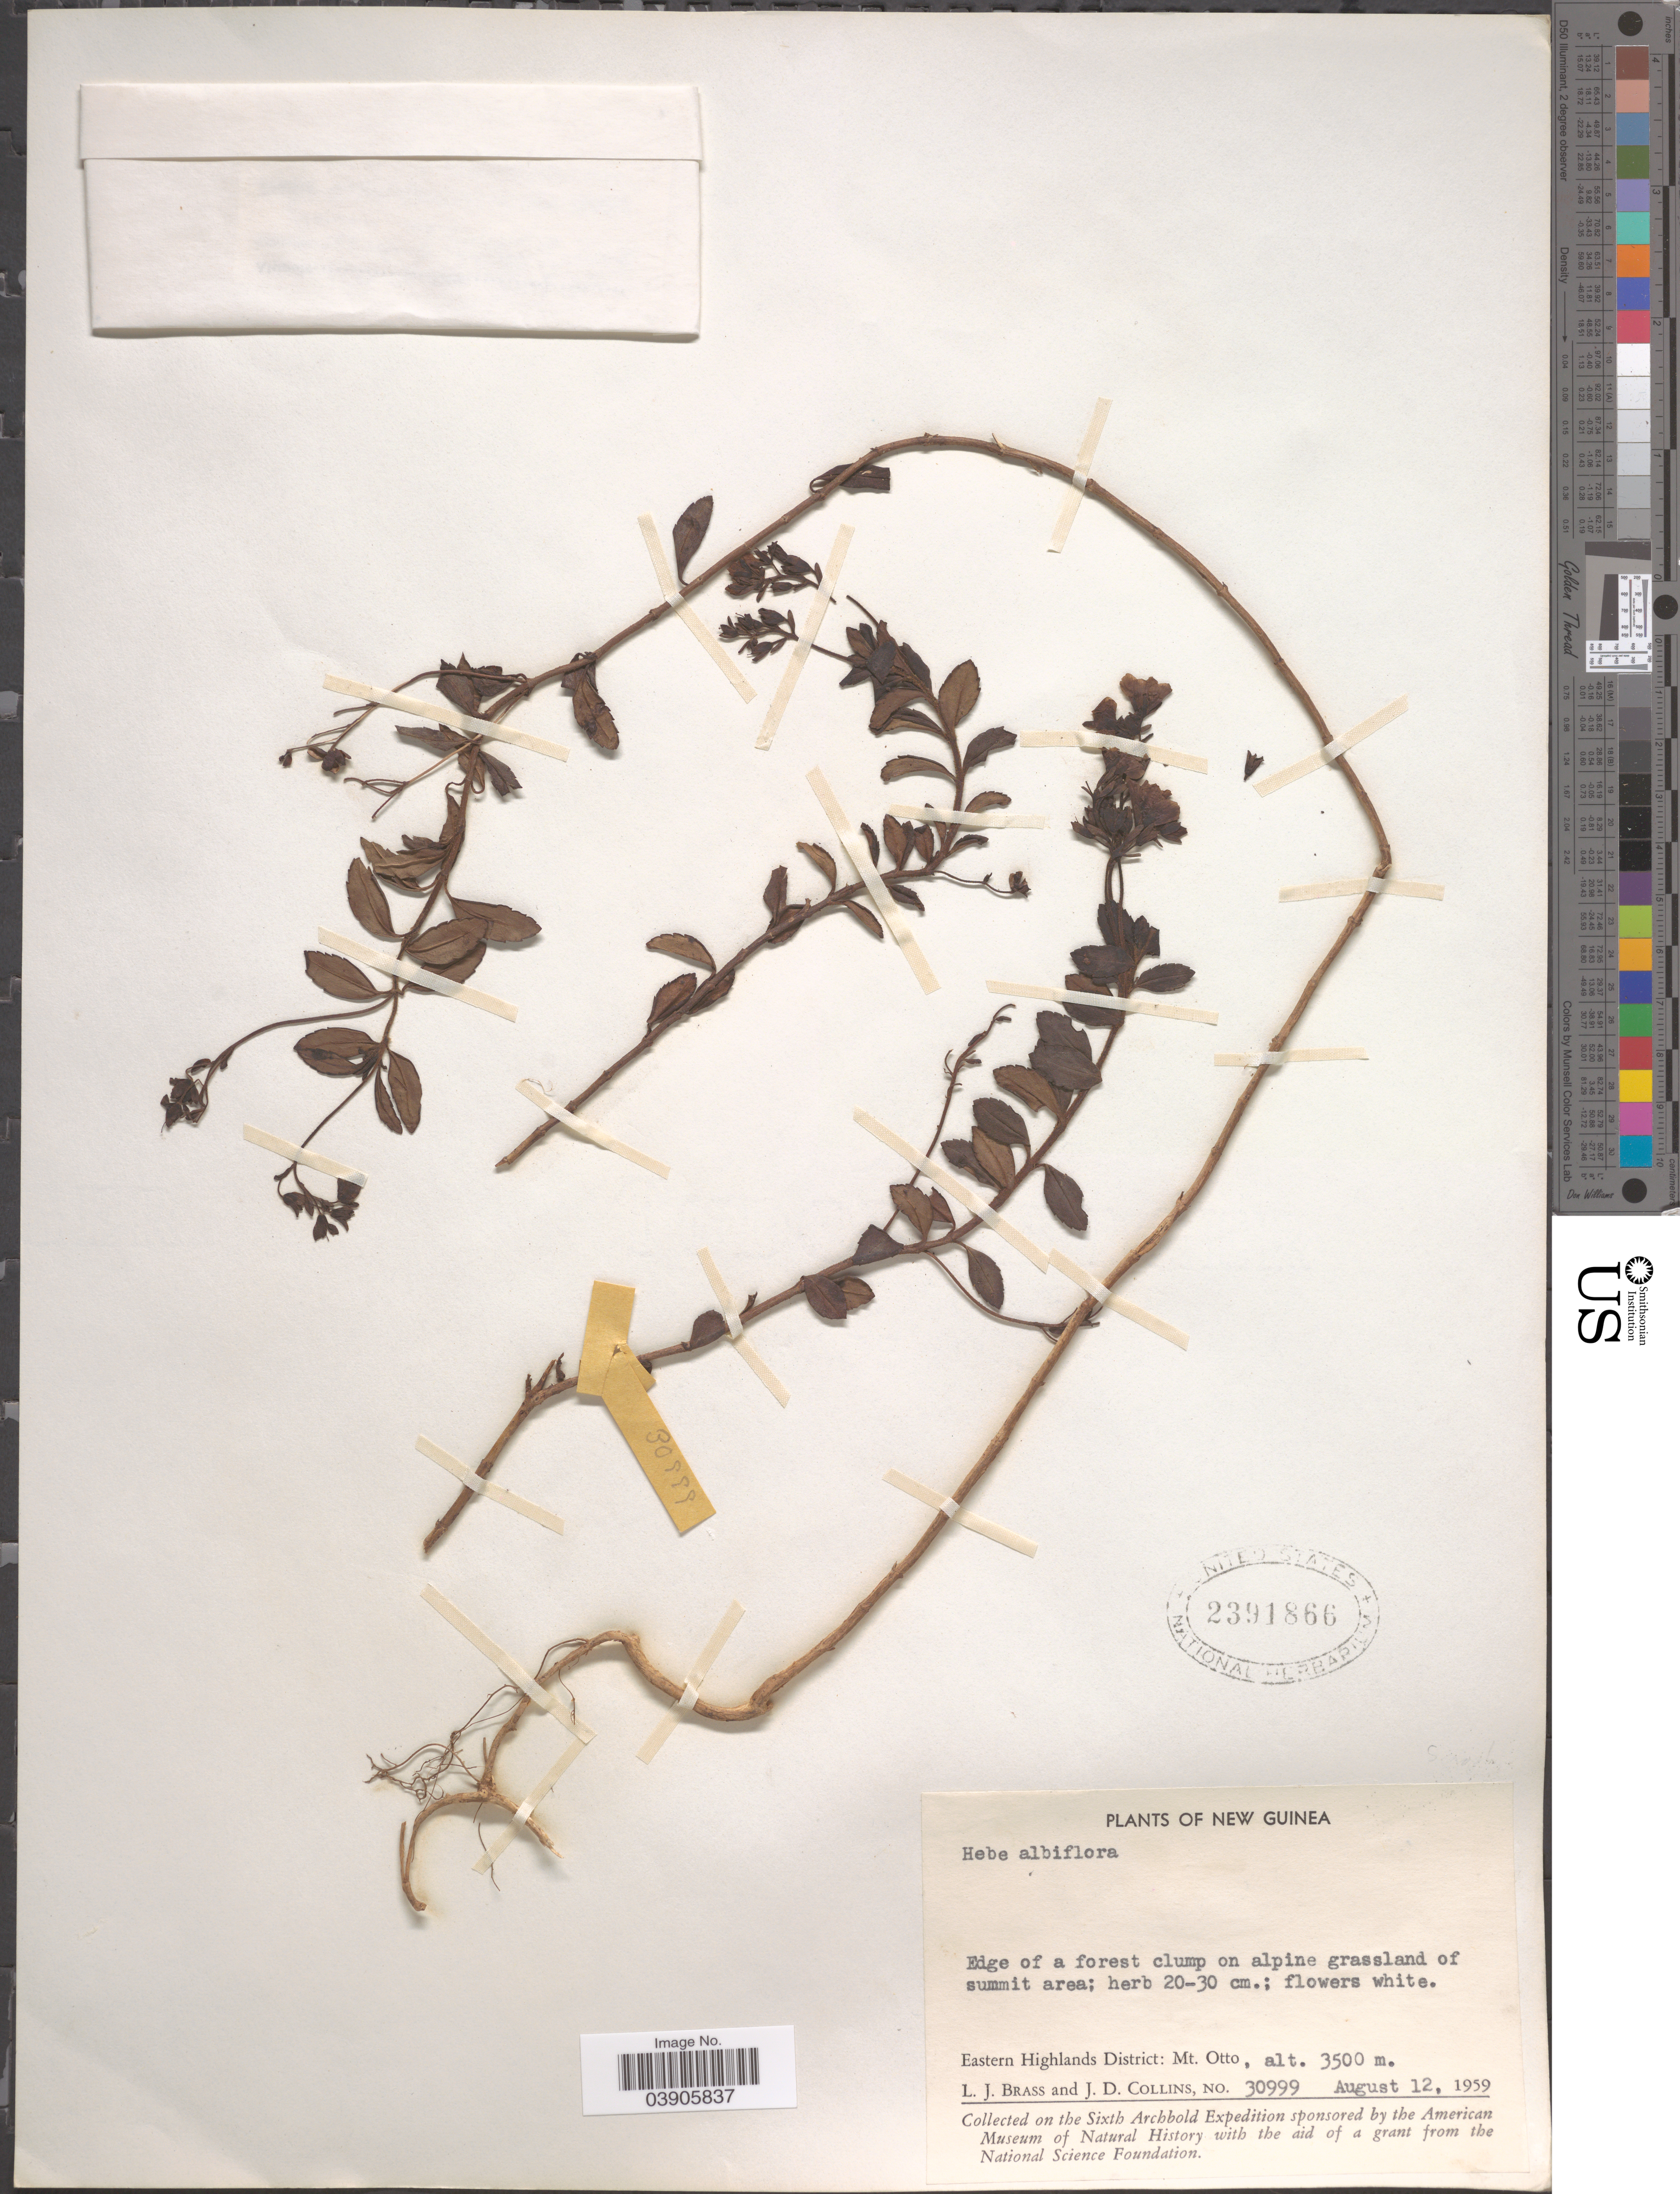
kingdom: Plantae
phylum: Tracheophyta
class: Magnoliopsida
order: Lamiales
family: Plantaginaceae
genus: Hebe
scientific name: Hebe albiflora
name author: Pennell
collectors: L. J. Brass & J. Collins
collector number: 30999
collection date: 1959-08-12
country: Papua New Guinea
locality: New Guinea. Eastern Highlands District: Mt. Otto.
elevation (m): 3500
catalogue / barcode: US 2391866